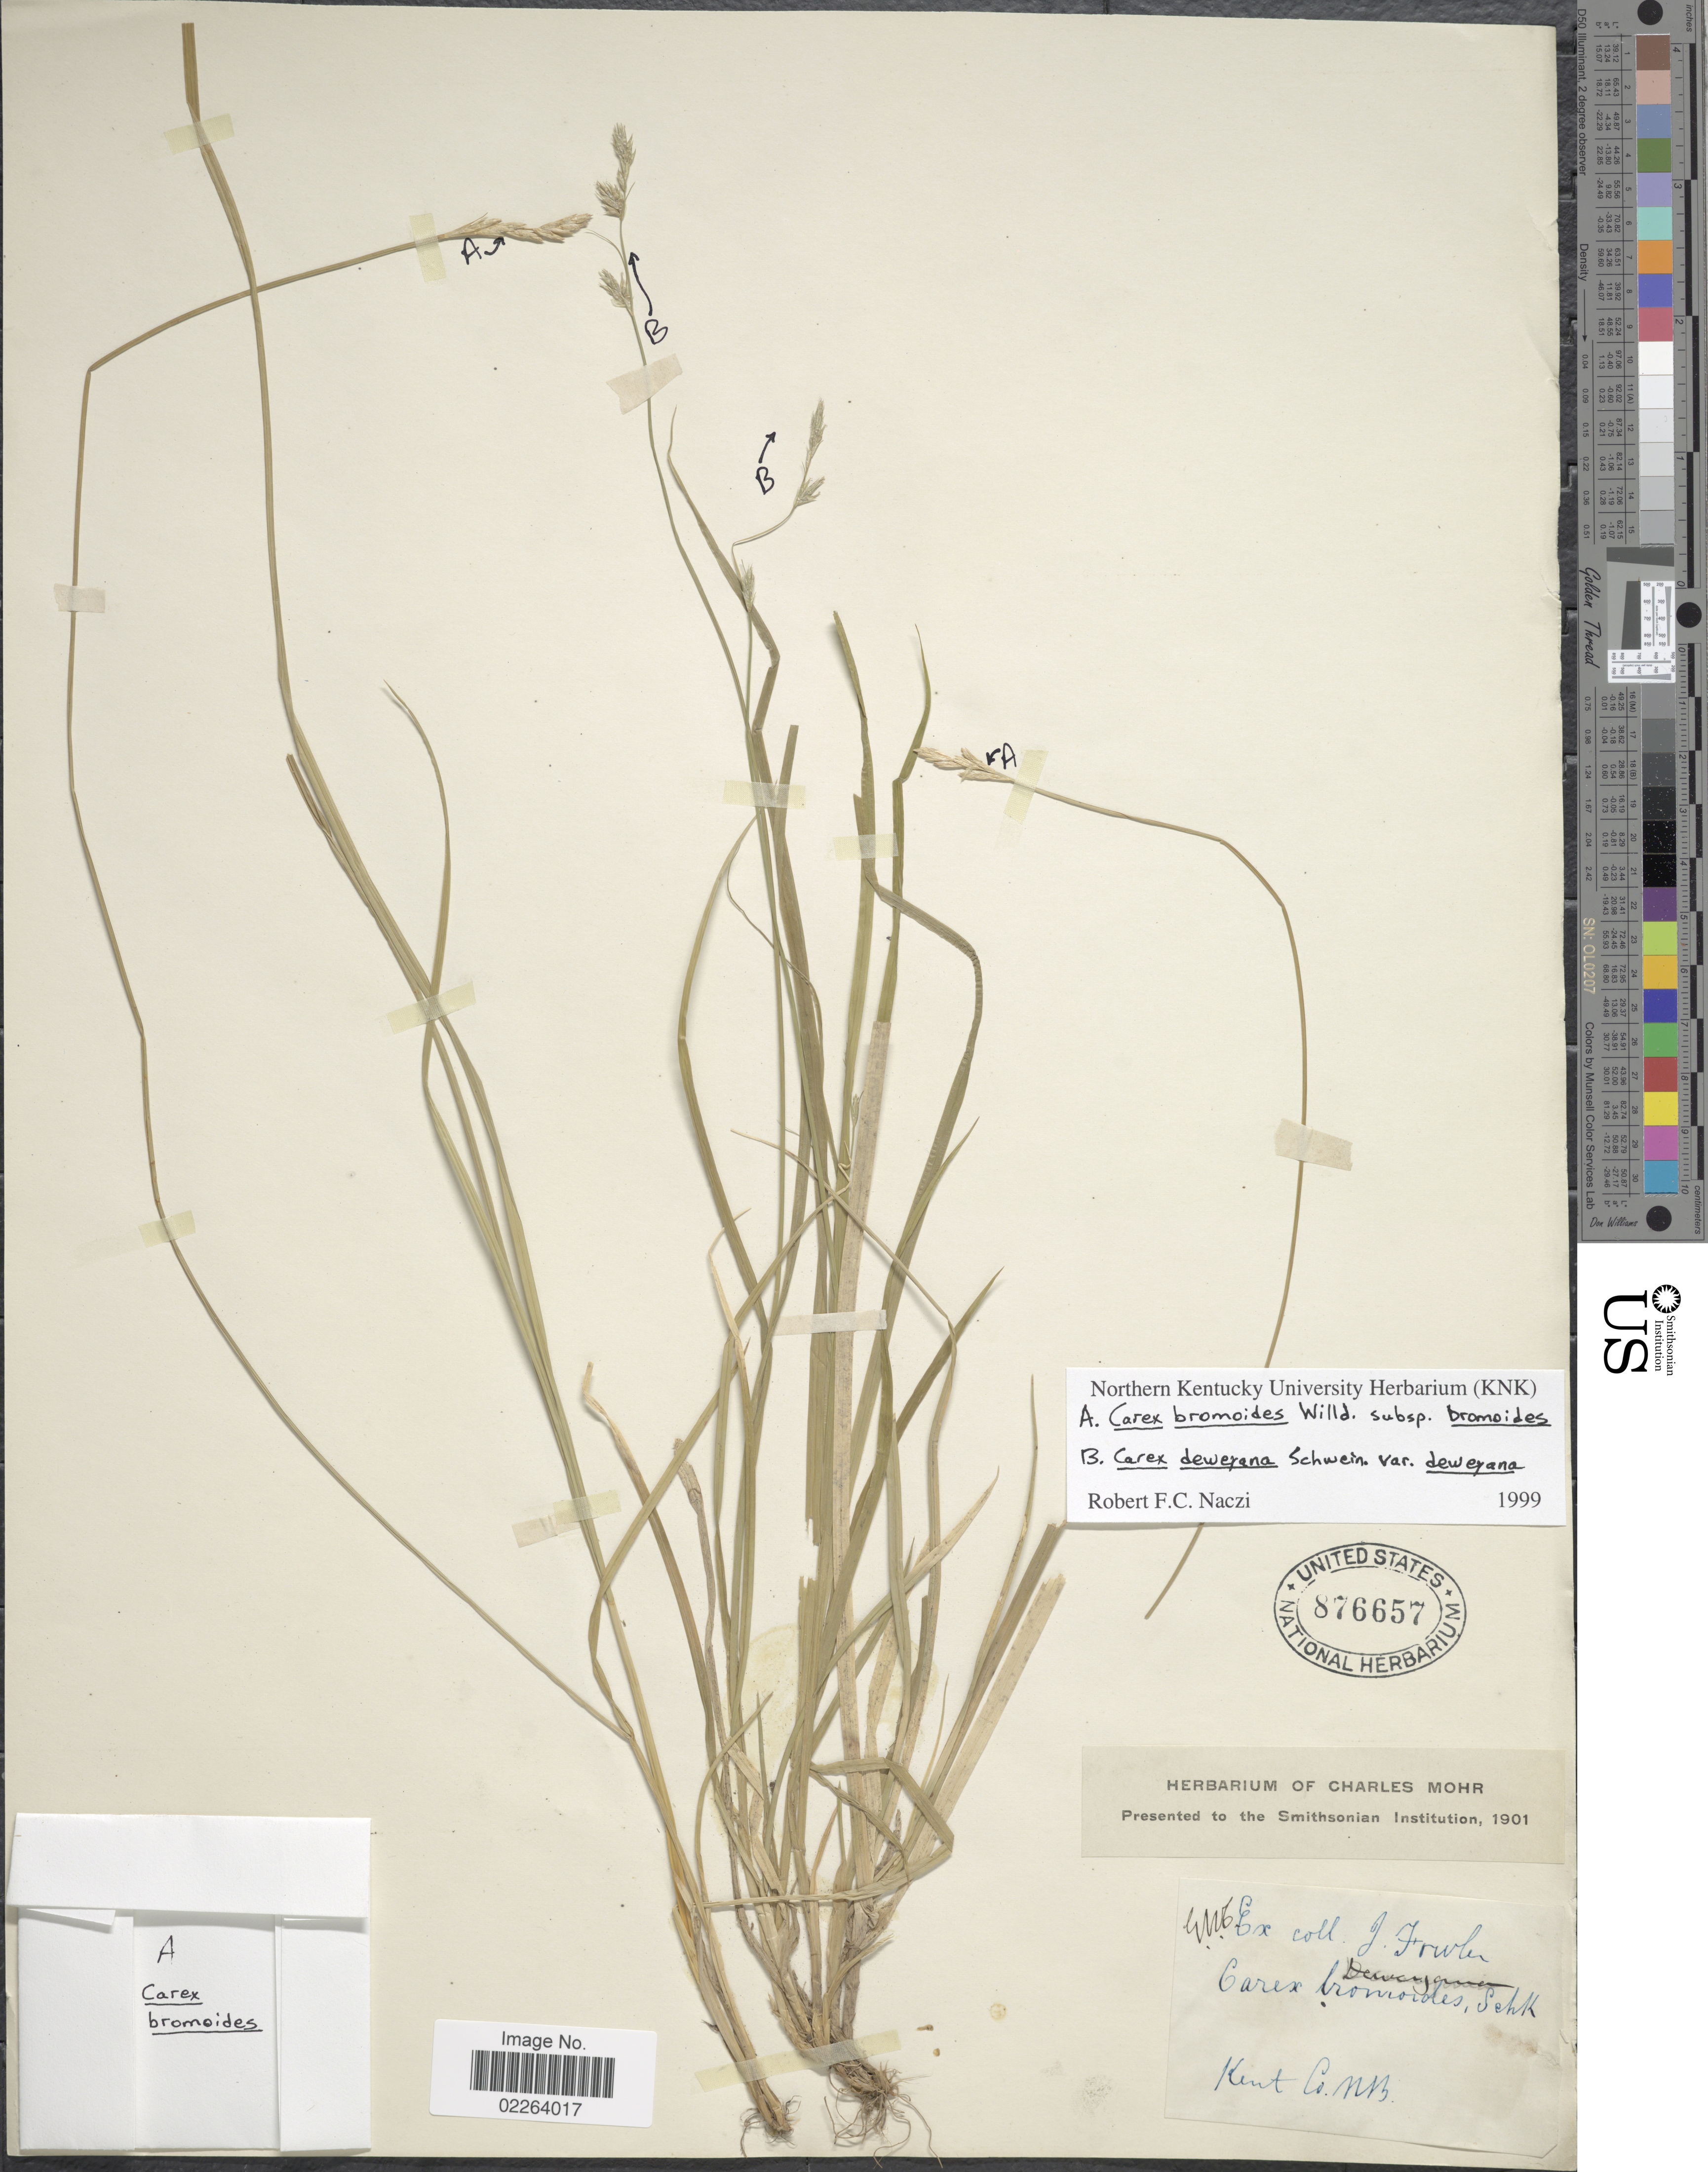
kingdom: Plantae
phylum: Tracheophyta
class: Liliopsida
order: Poales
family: Cyperaceae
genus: Carex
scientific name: Carex deweyana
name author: Schwein.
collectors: J. P. Fowler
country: Canada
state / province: New Brunswick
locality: Kent Co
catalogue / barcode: US 876657